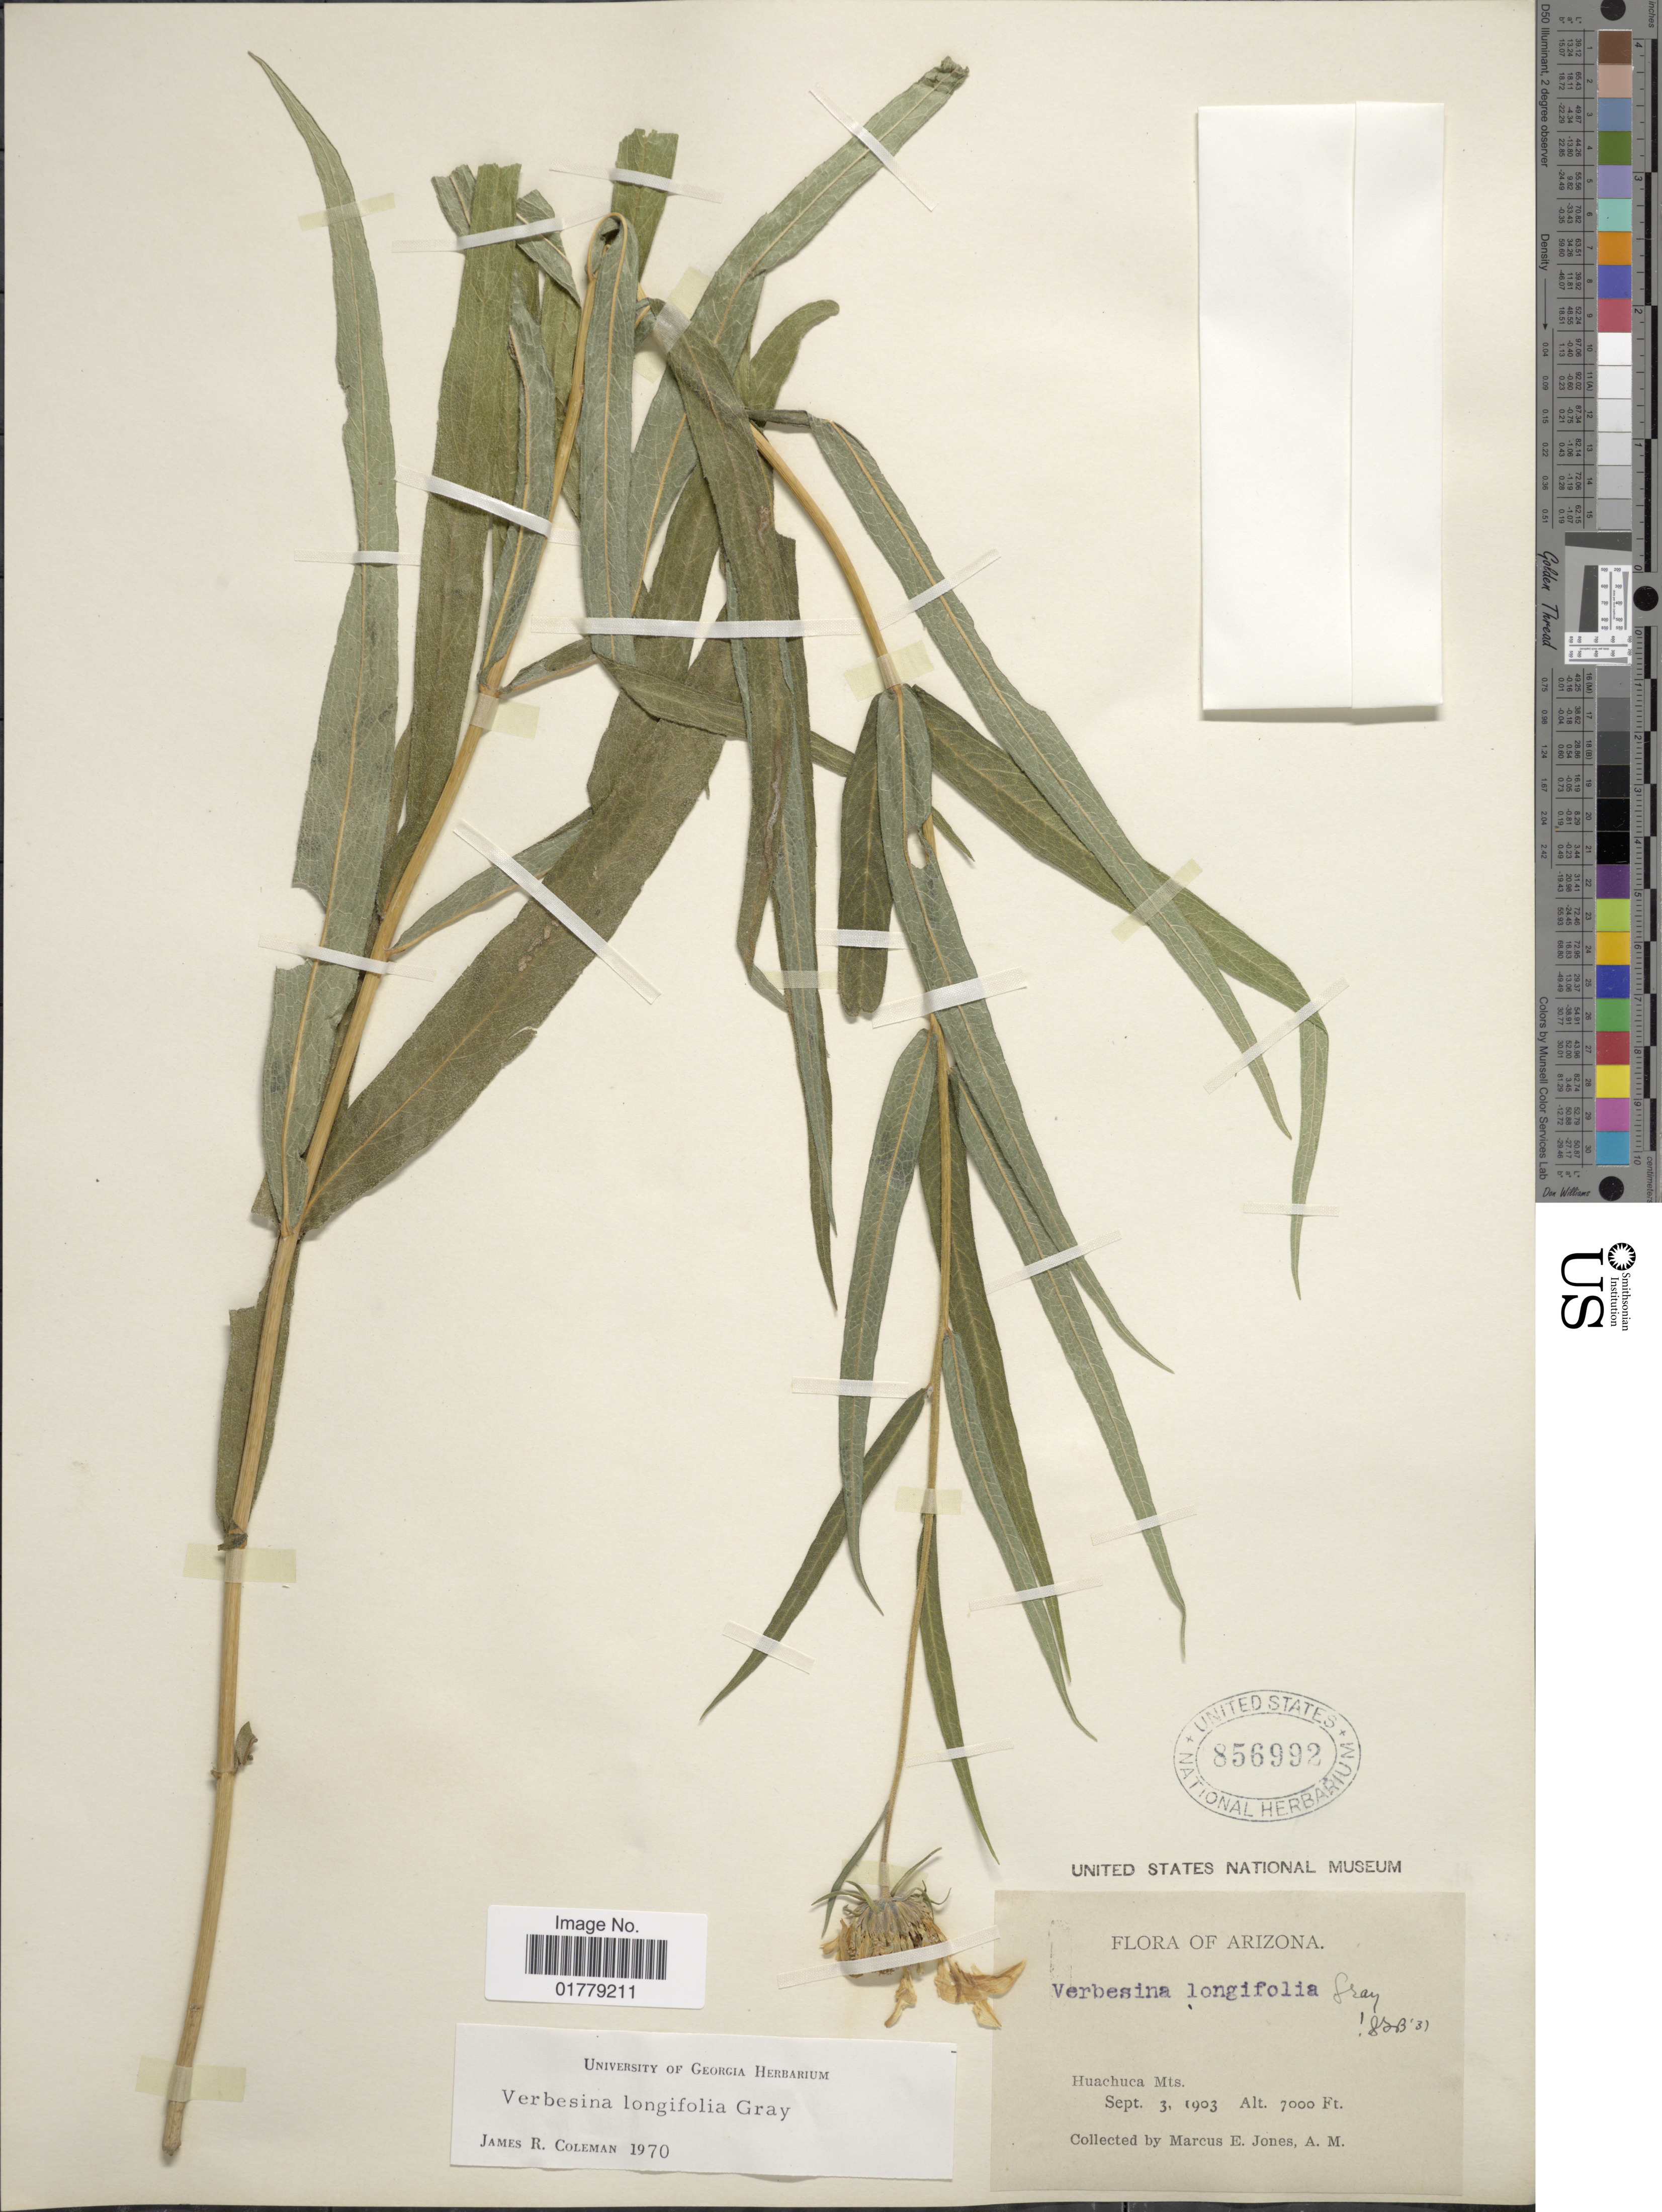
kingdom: Plantae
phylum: Tracheophyta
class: Magnoliopsida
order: Asterales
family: Asteraceae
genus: Verbesina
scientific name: Verbesina longifolia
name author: A. Gray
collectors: M. E. Jones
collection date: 1903-09-03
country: United States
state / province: Arizona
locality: Huachuca Mts.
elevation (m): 2134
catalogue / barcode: US 856992